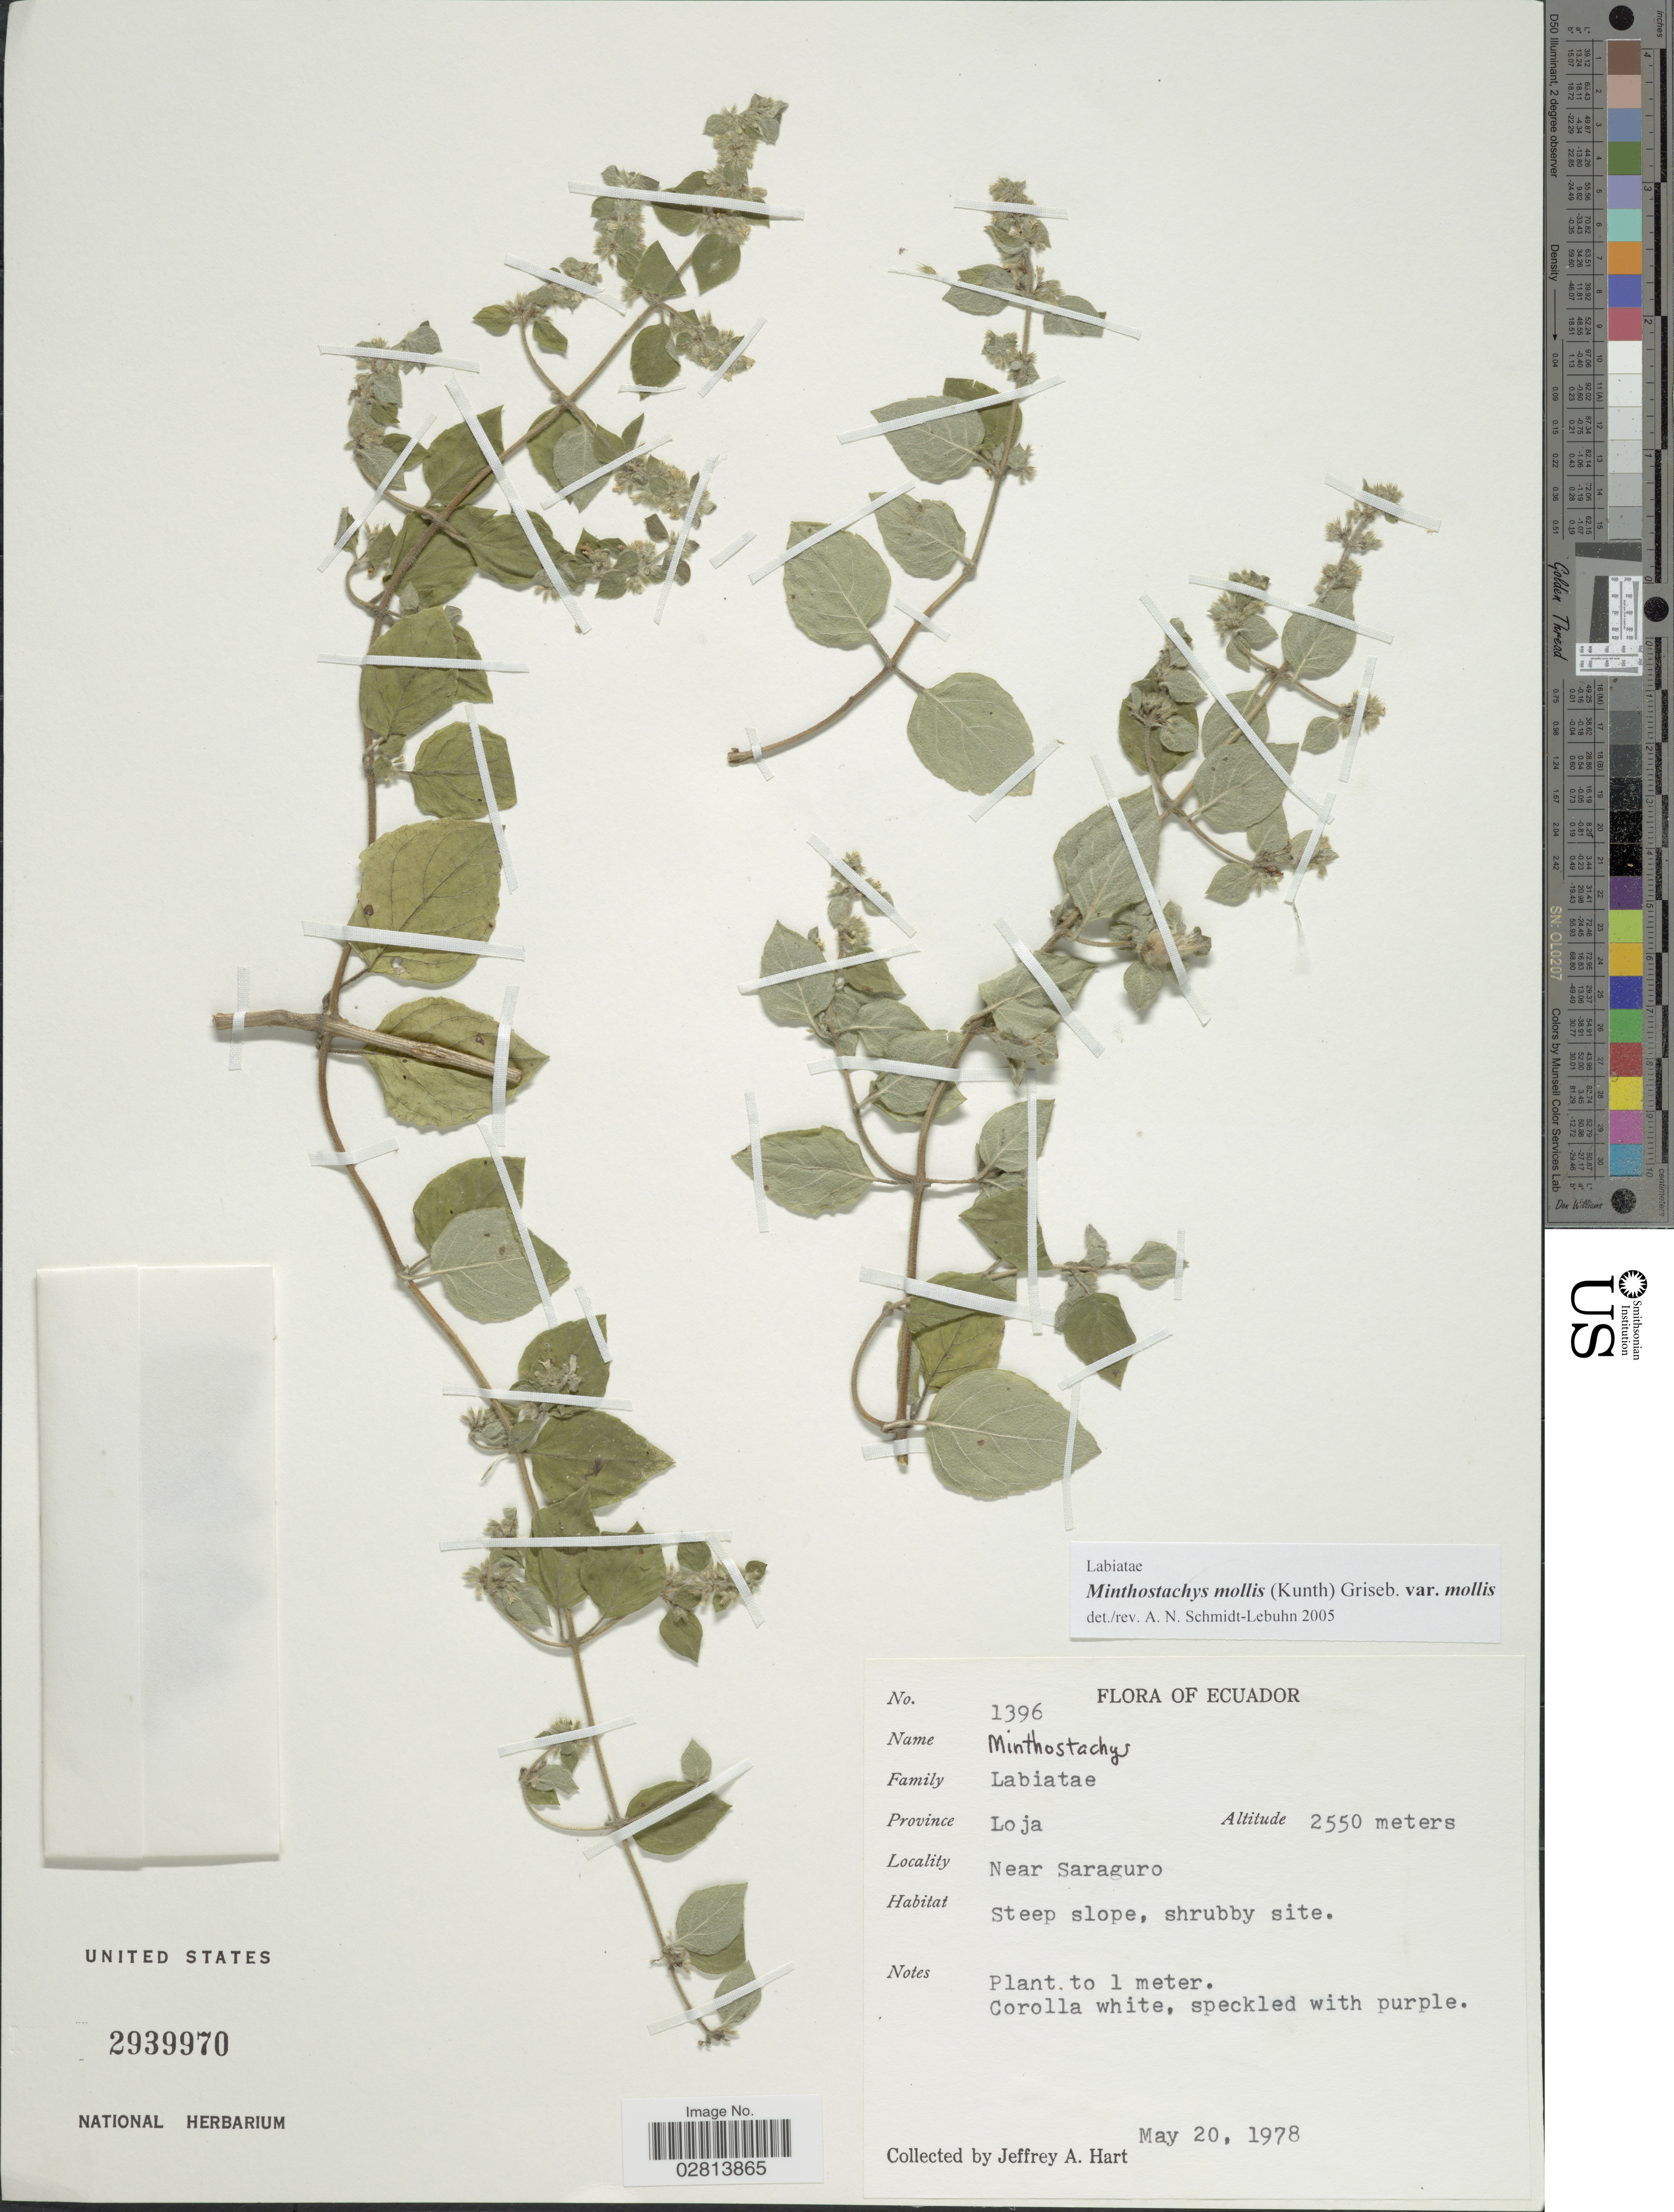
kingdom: Plantae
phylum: Tracheophyta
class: Magnoliopsida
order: Lamiales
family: Lamiaceae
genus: Minthostachys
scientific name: Minthostachys mollis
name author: (Kunth) Griseb.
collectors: J. A. Hart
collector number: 1396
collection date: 1978-05-20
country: Ecuador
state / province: Loja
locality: Province Loja, Near Saraguro.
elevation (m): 2550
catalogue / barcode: US 2939970